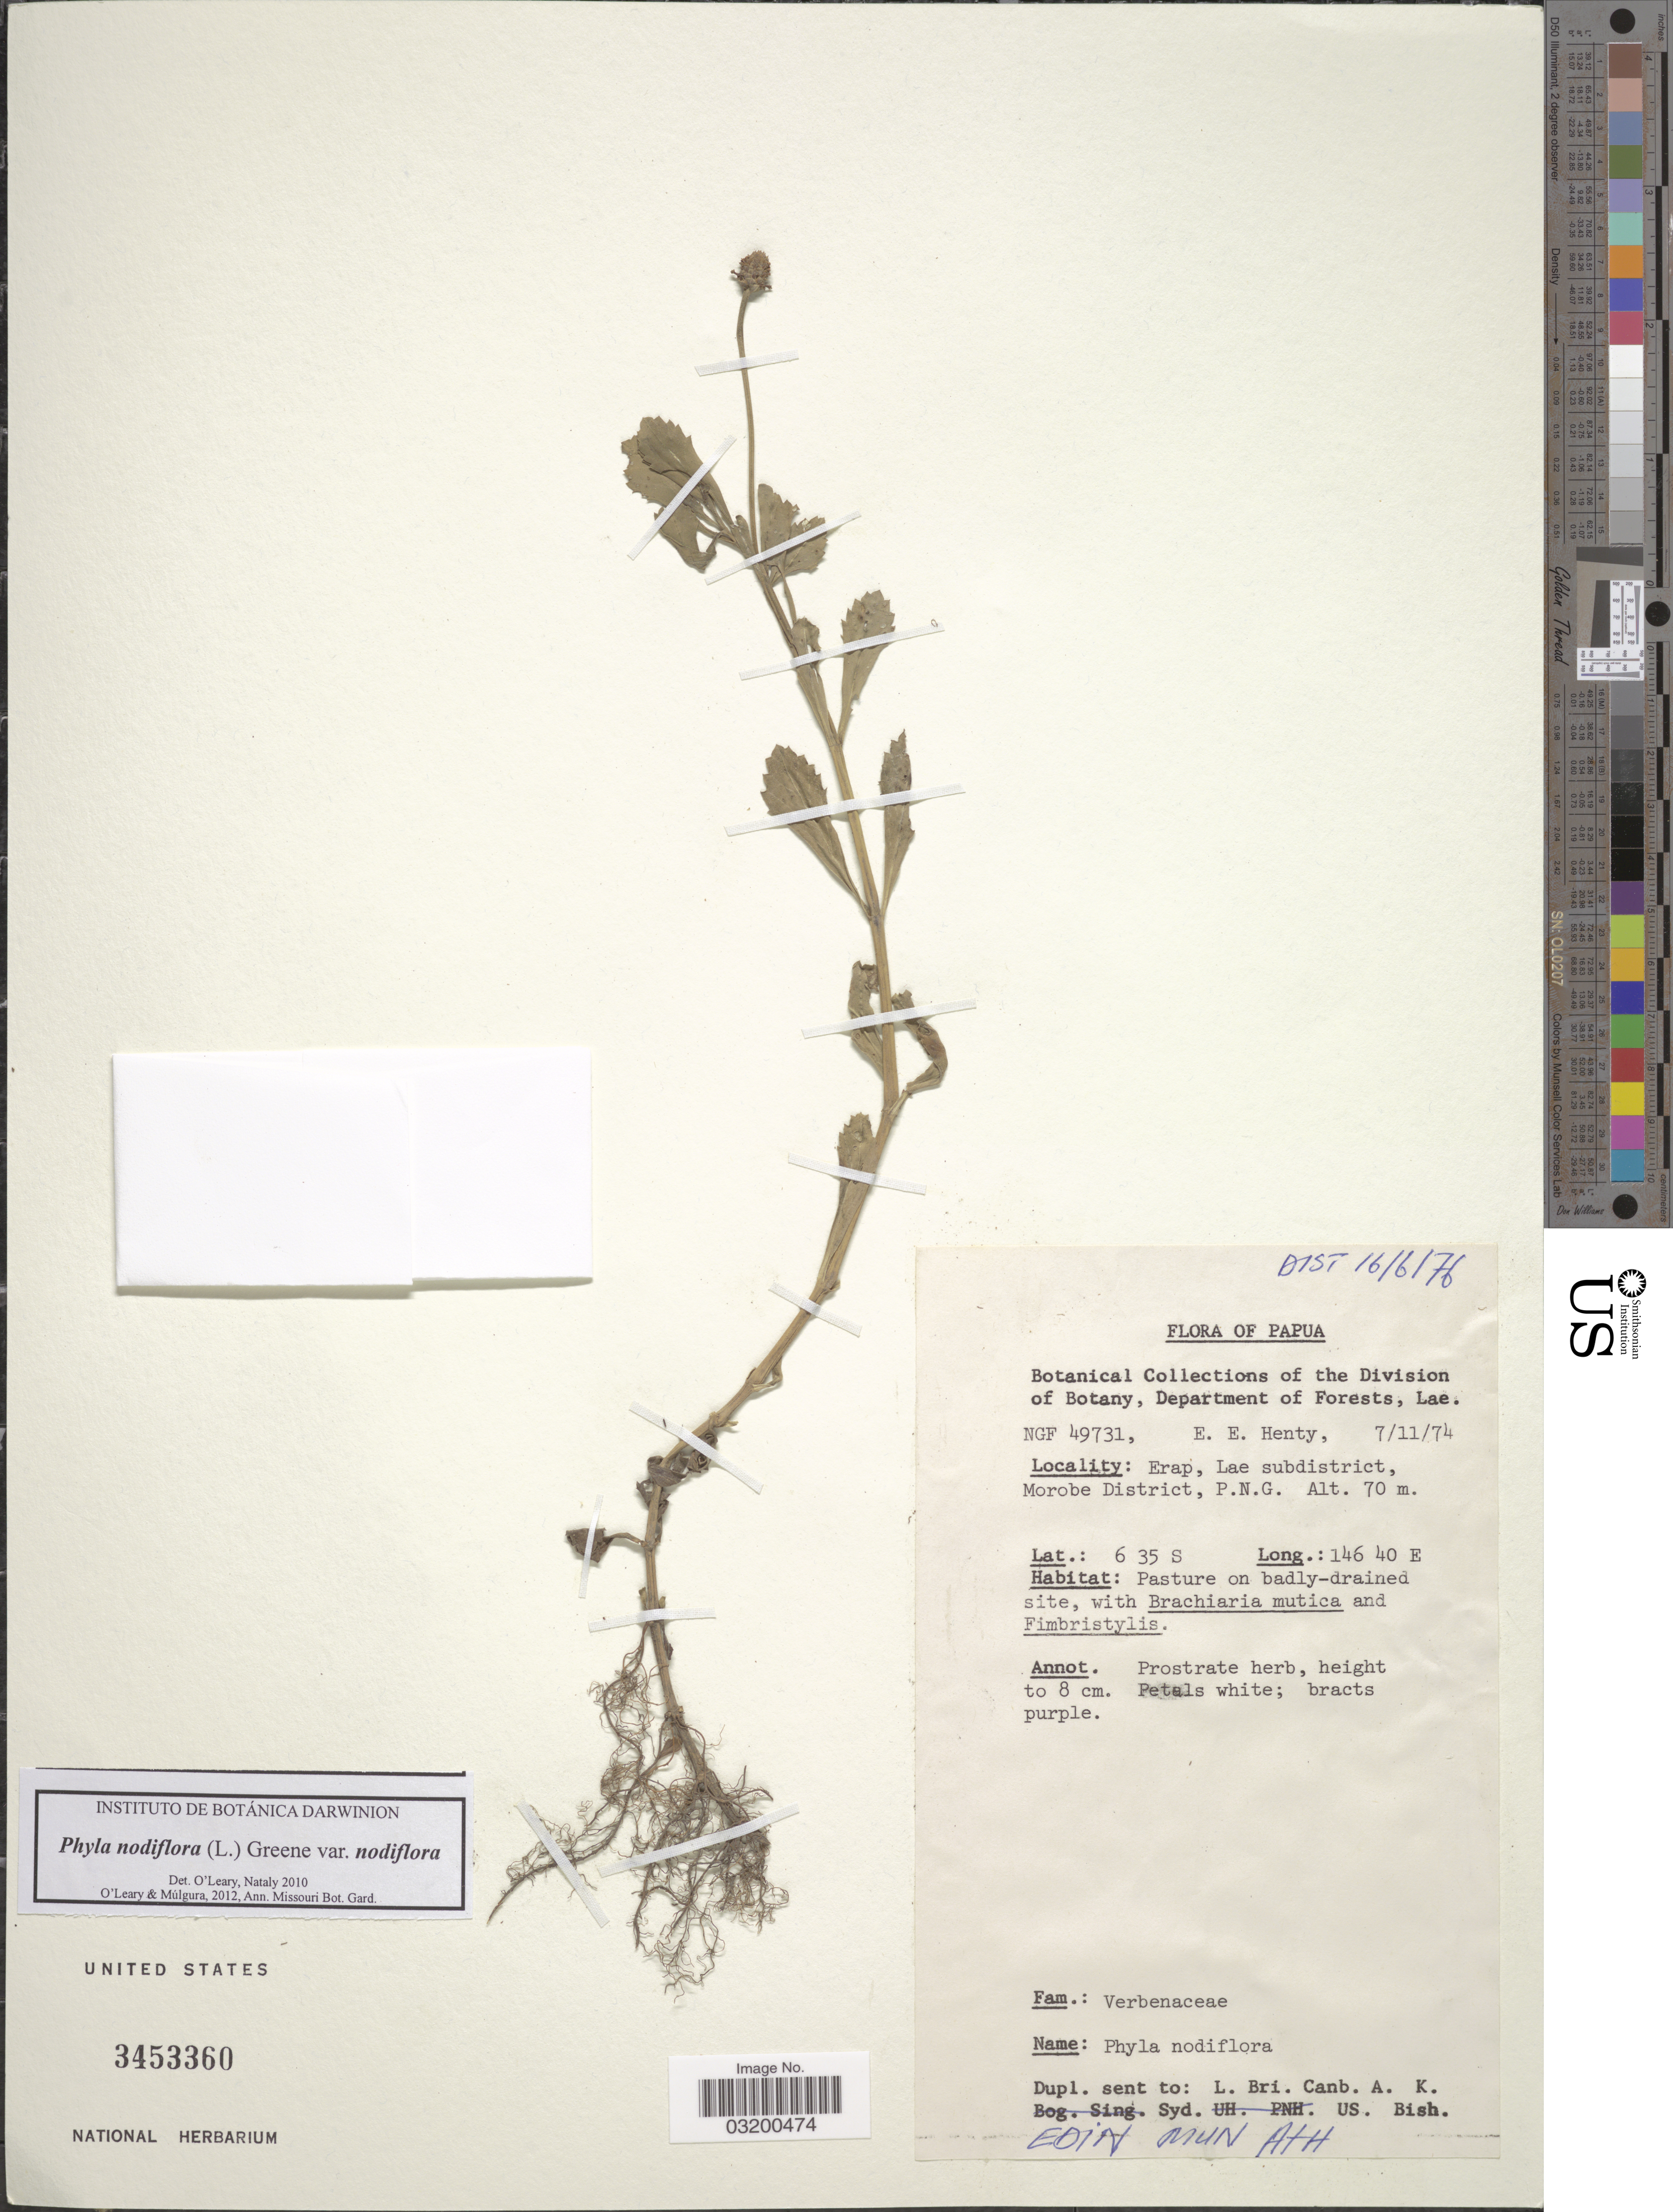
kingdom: Plantae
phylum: Tracheophyta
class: Magnoliopsida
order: Lamiales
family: Verbenaceae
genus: Phyla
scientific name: Phyla nodiflora var. nodiflora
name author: (L.) Greene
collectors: E. Henty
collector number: NGF49731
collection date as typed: Transcribed d/m/y: 7/11/74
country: Indonesia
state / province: Papua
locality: Erap, Lae subdistrict, Morobe District, P. N. G.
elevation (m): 70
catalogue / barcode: US 3453360